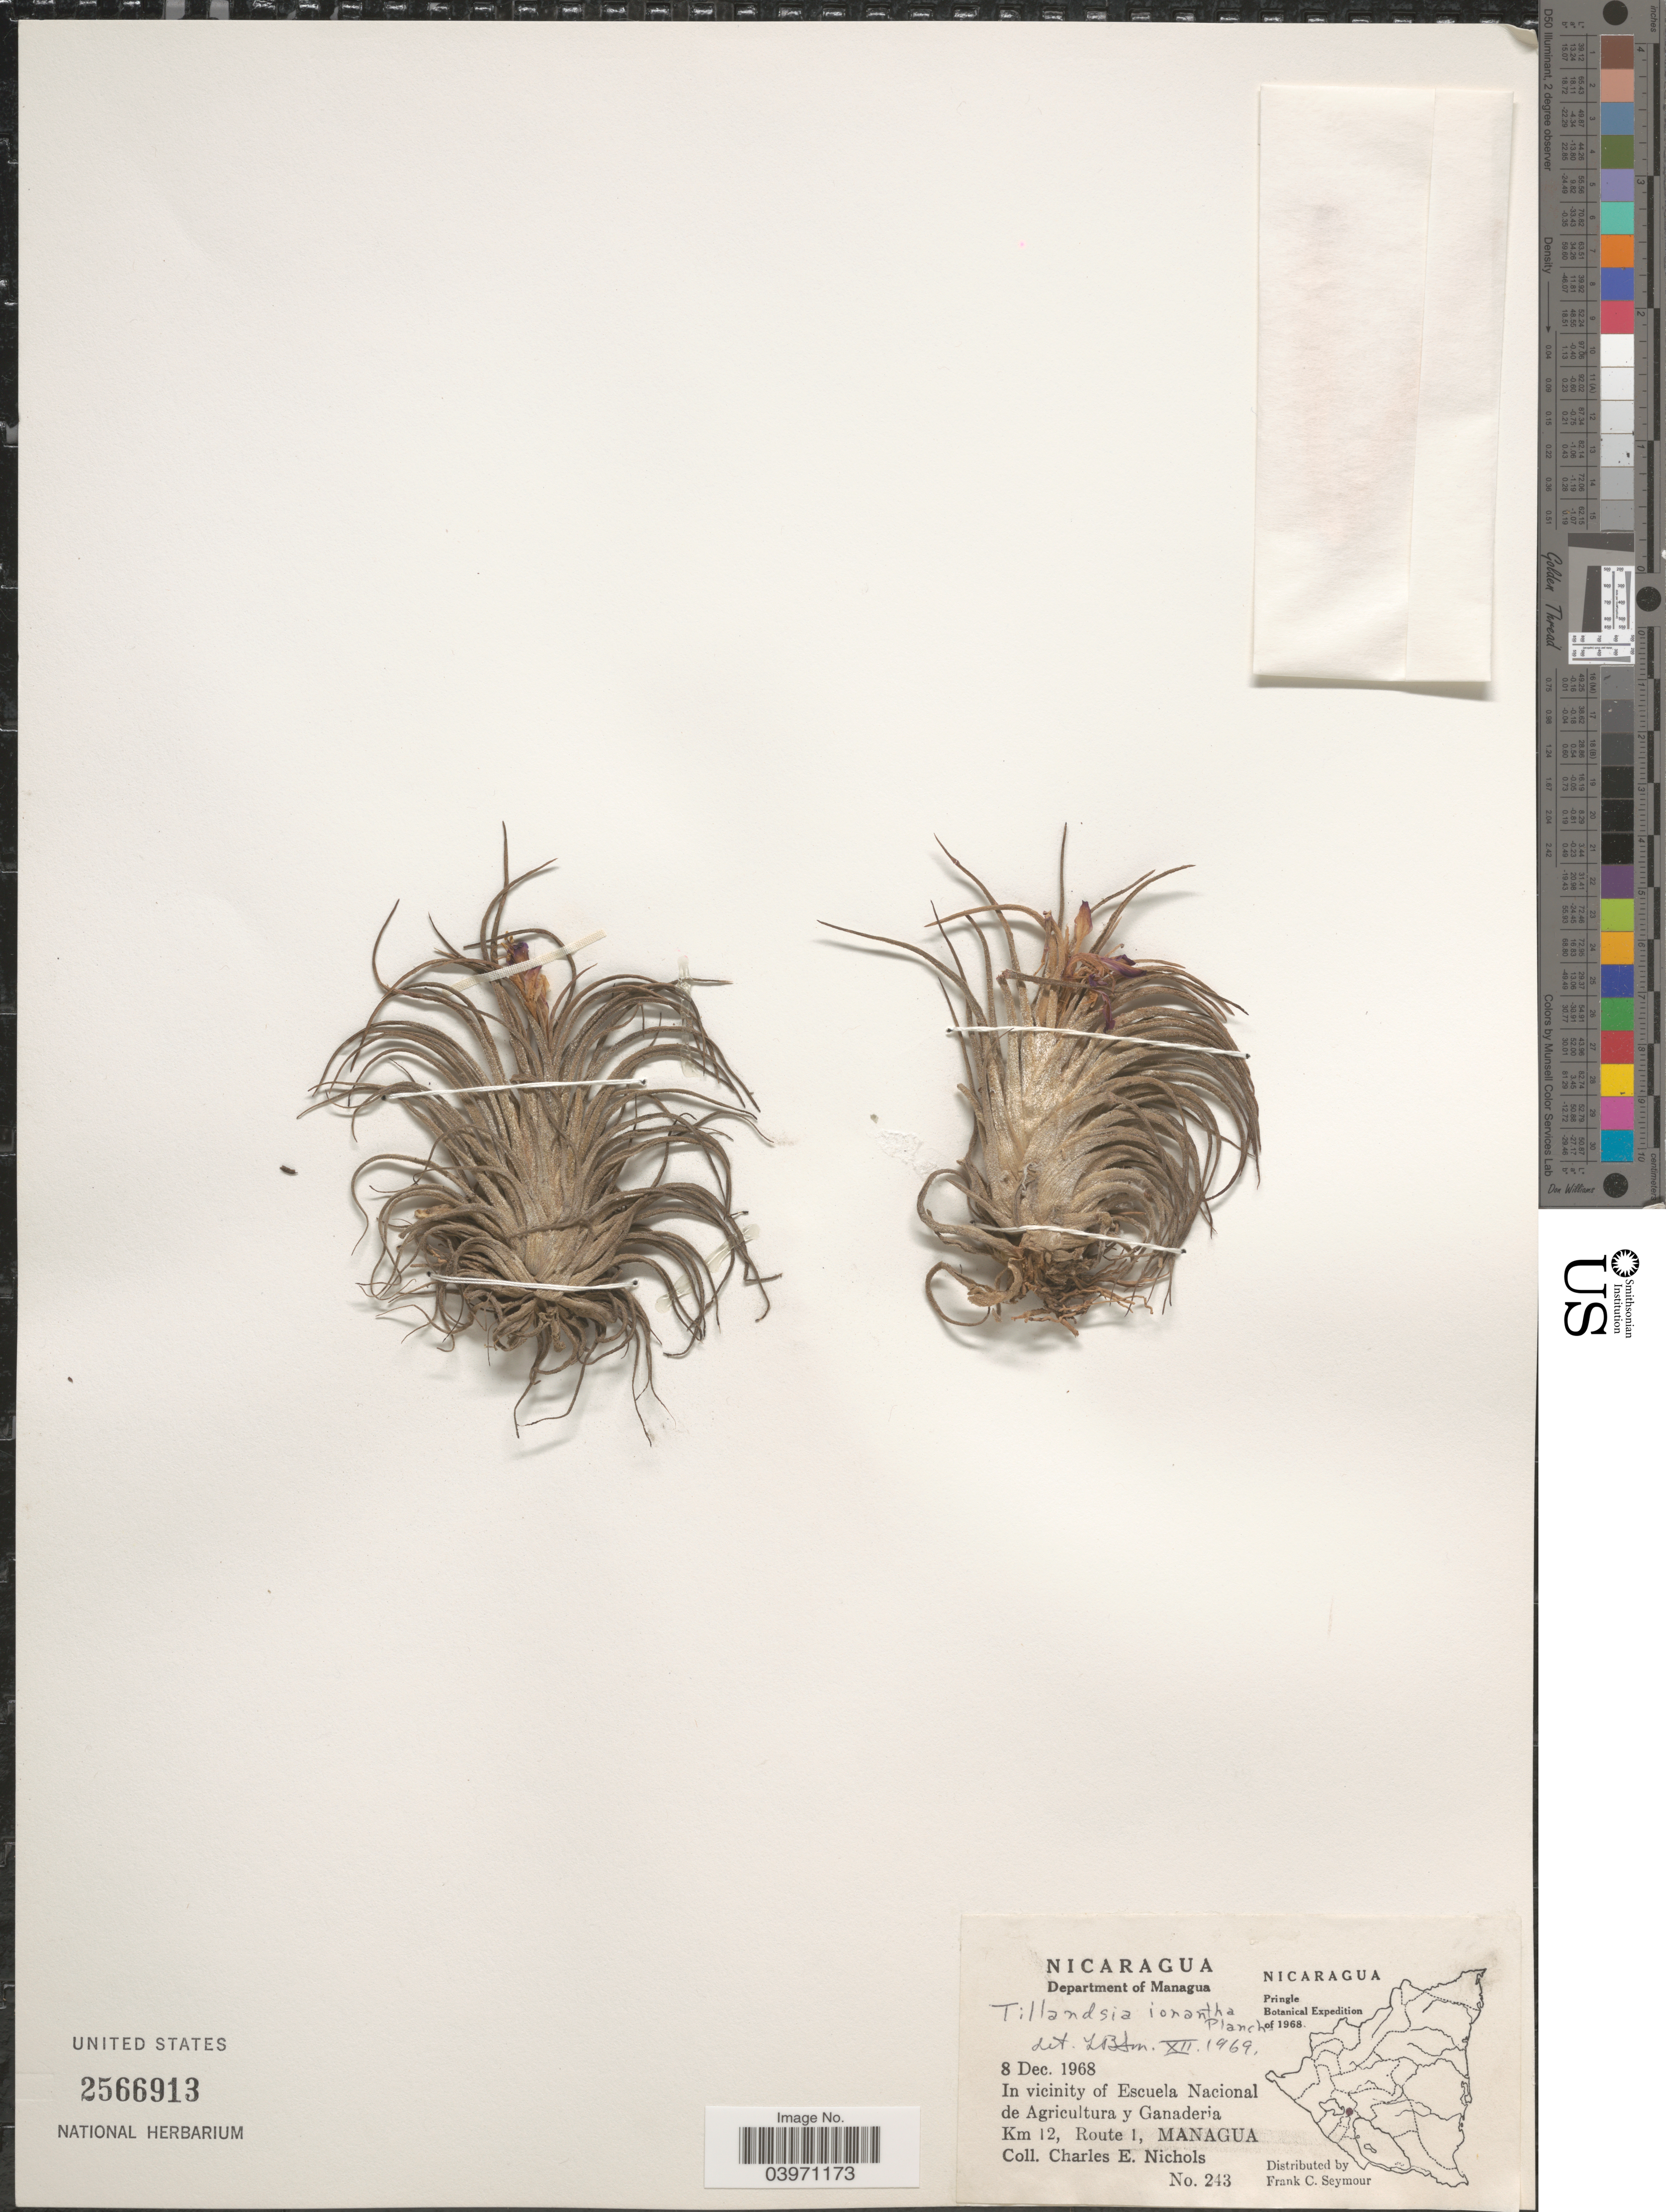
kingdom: Plantae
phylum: Tracheophyta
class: Liliopsida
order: Poales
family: Bromeliaceae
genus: Tillandsia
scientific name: Tillandsia ionantha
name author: Planch.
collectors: C. Nichols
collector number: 243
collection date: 1968-12-08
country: Nicaragua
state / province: Managua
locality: Department of Managua. In vicinity of Escuela Nacional de Agricultura y Ganaderia. Km 12, Route 1, Managua.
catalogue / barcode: US 2566913